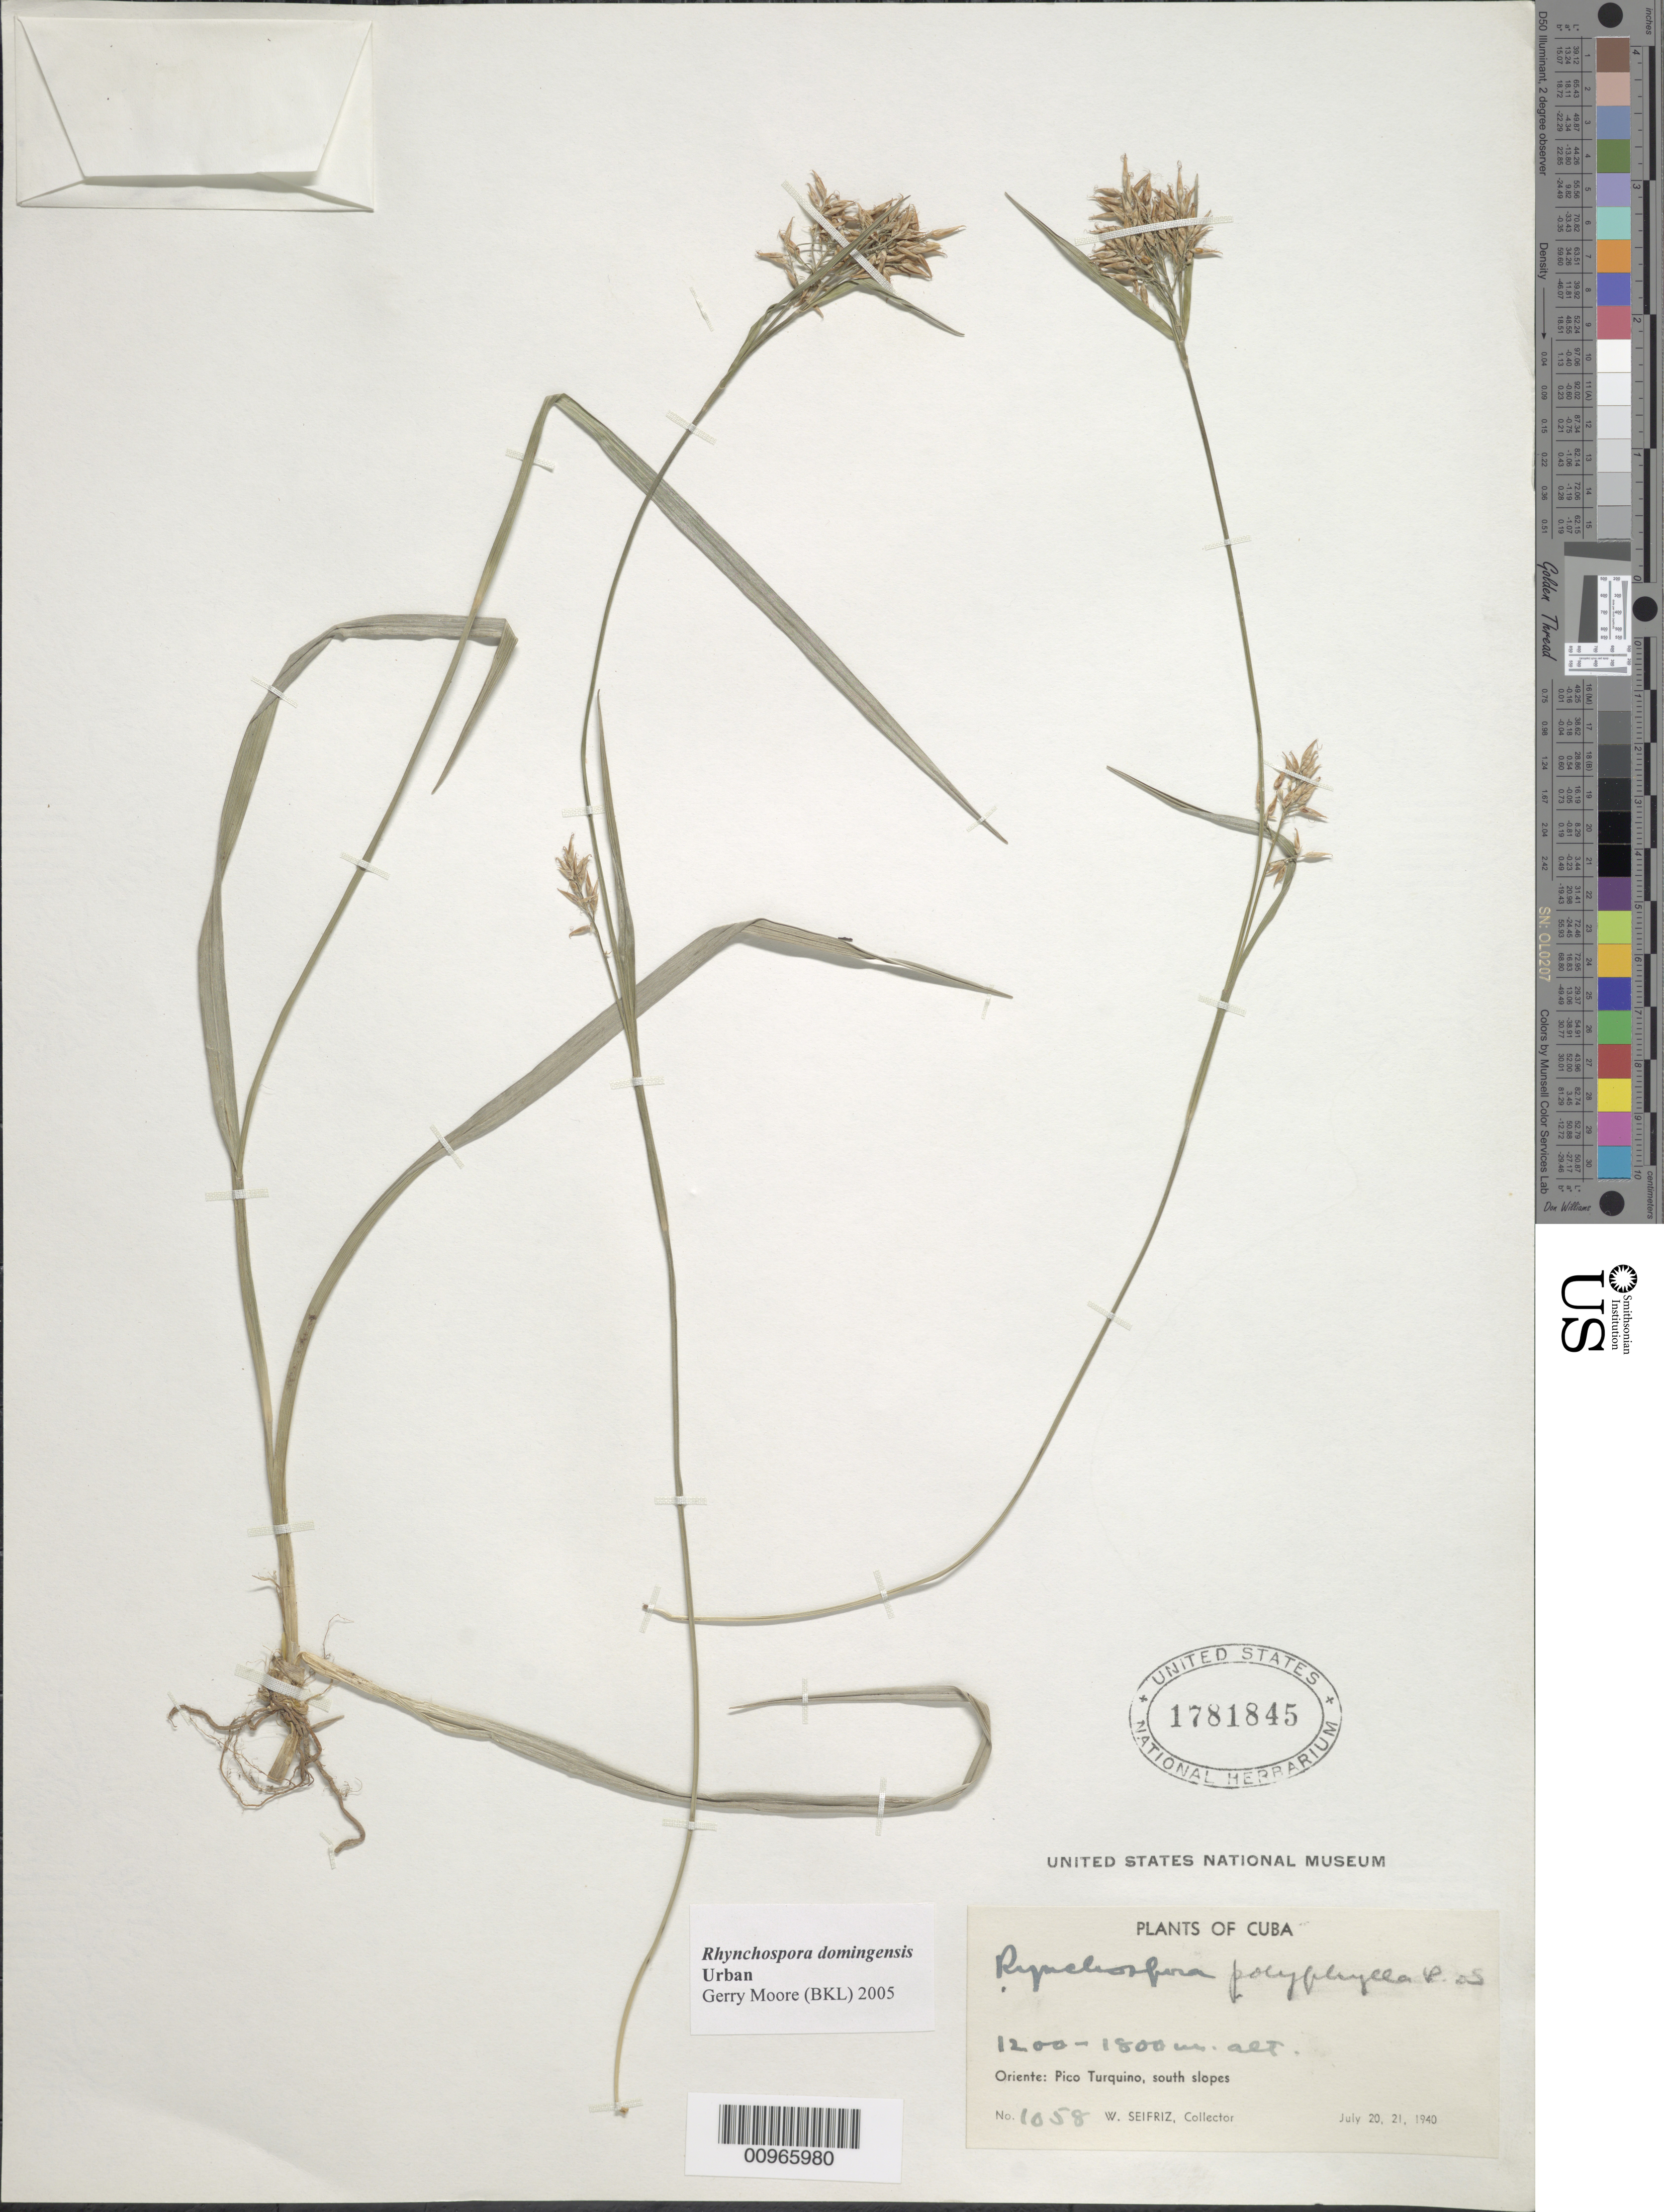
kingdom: Plantae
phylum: Tracheophyta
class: Liliopsida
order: Poales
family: Cyperaceae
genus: Rhynchospora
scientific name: Rhynchospora domingensis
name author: Urb.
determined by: Moore, G., (DUKE), Duke University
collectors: W. Seifriz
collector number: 1058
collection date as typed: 20 Jul 1940 to 21 Jul 1940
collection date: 1940-07-20/1940-07-21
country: Cuba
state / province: Oriente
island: Cuba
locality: Pico Turquino, south slopes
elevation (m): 366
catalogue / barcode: US 1781845